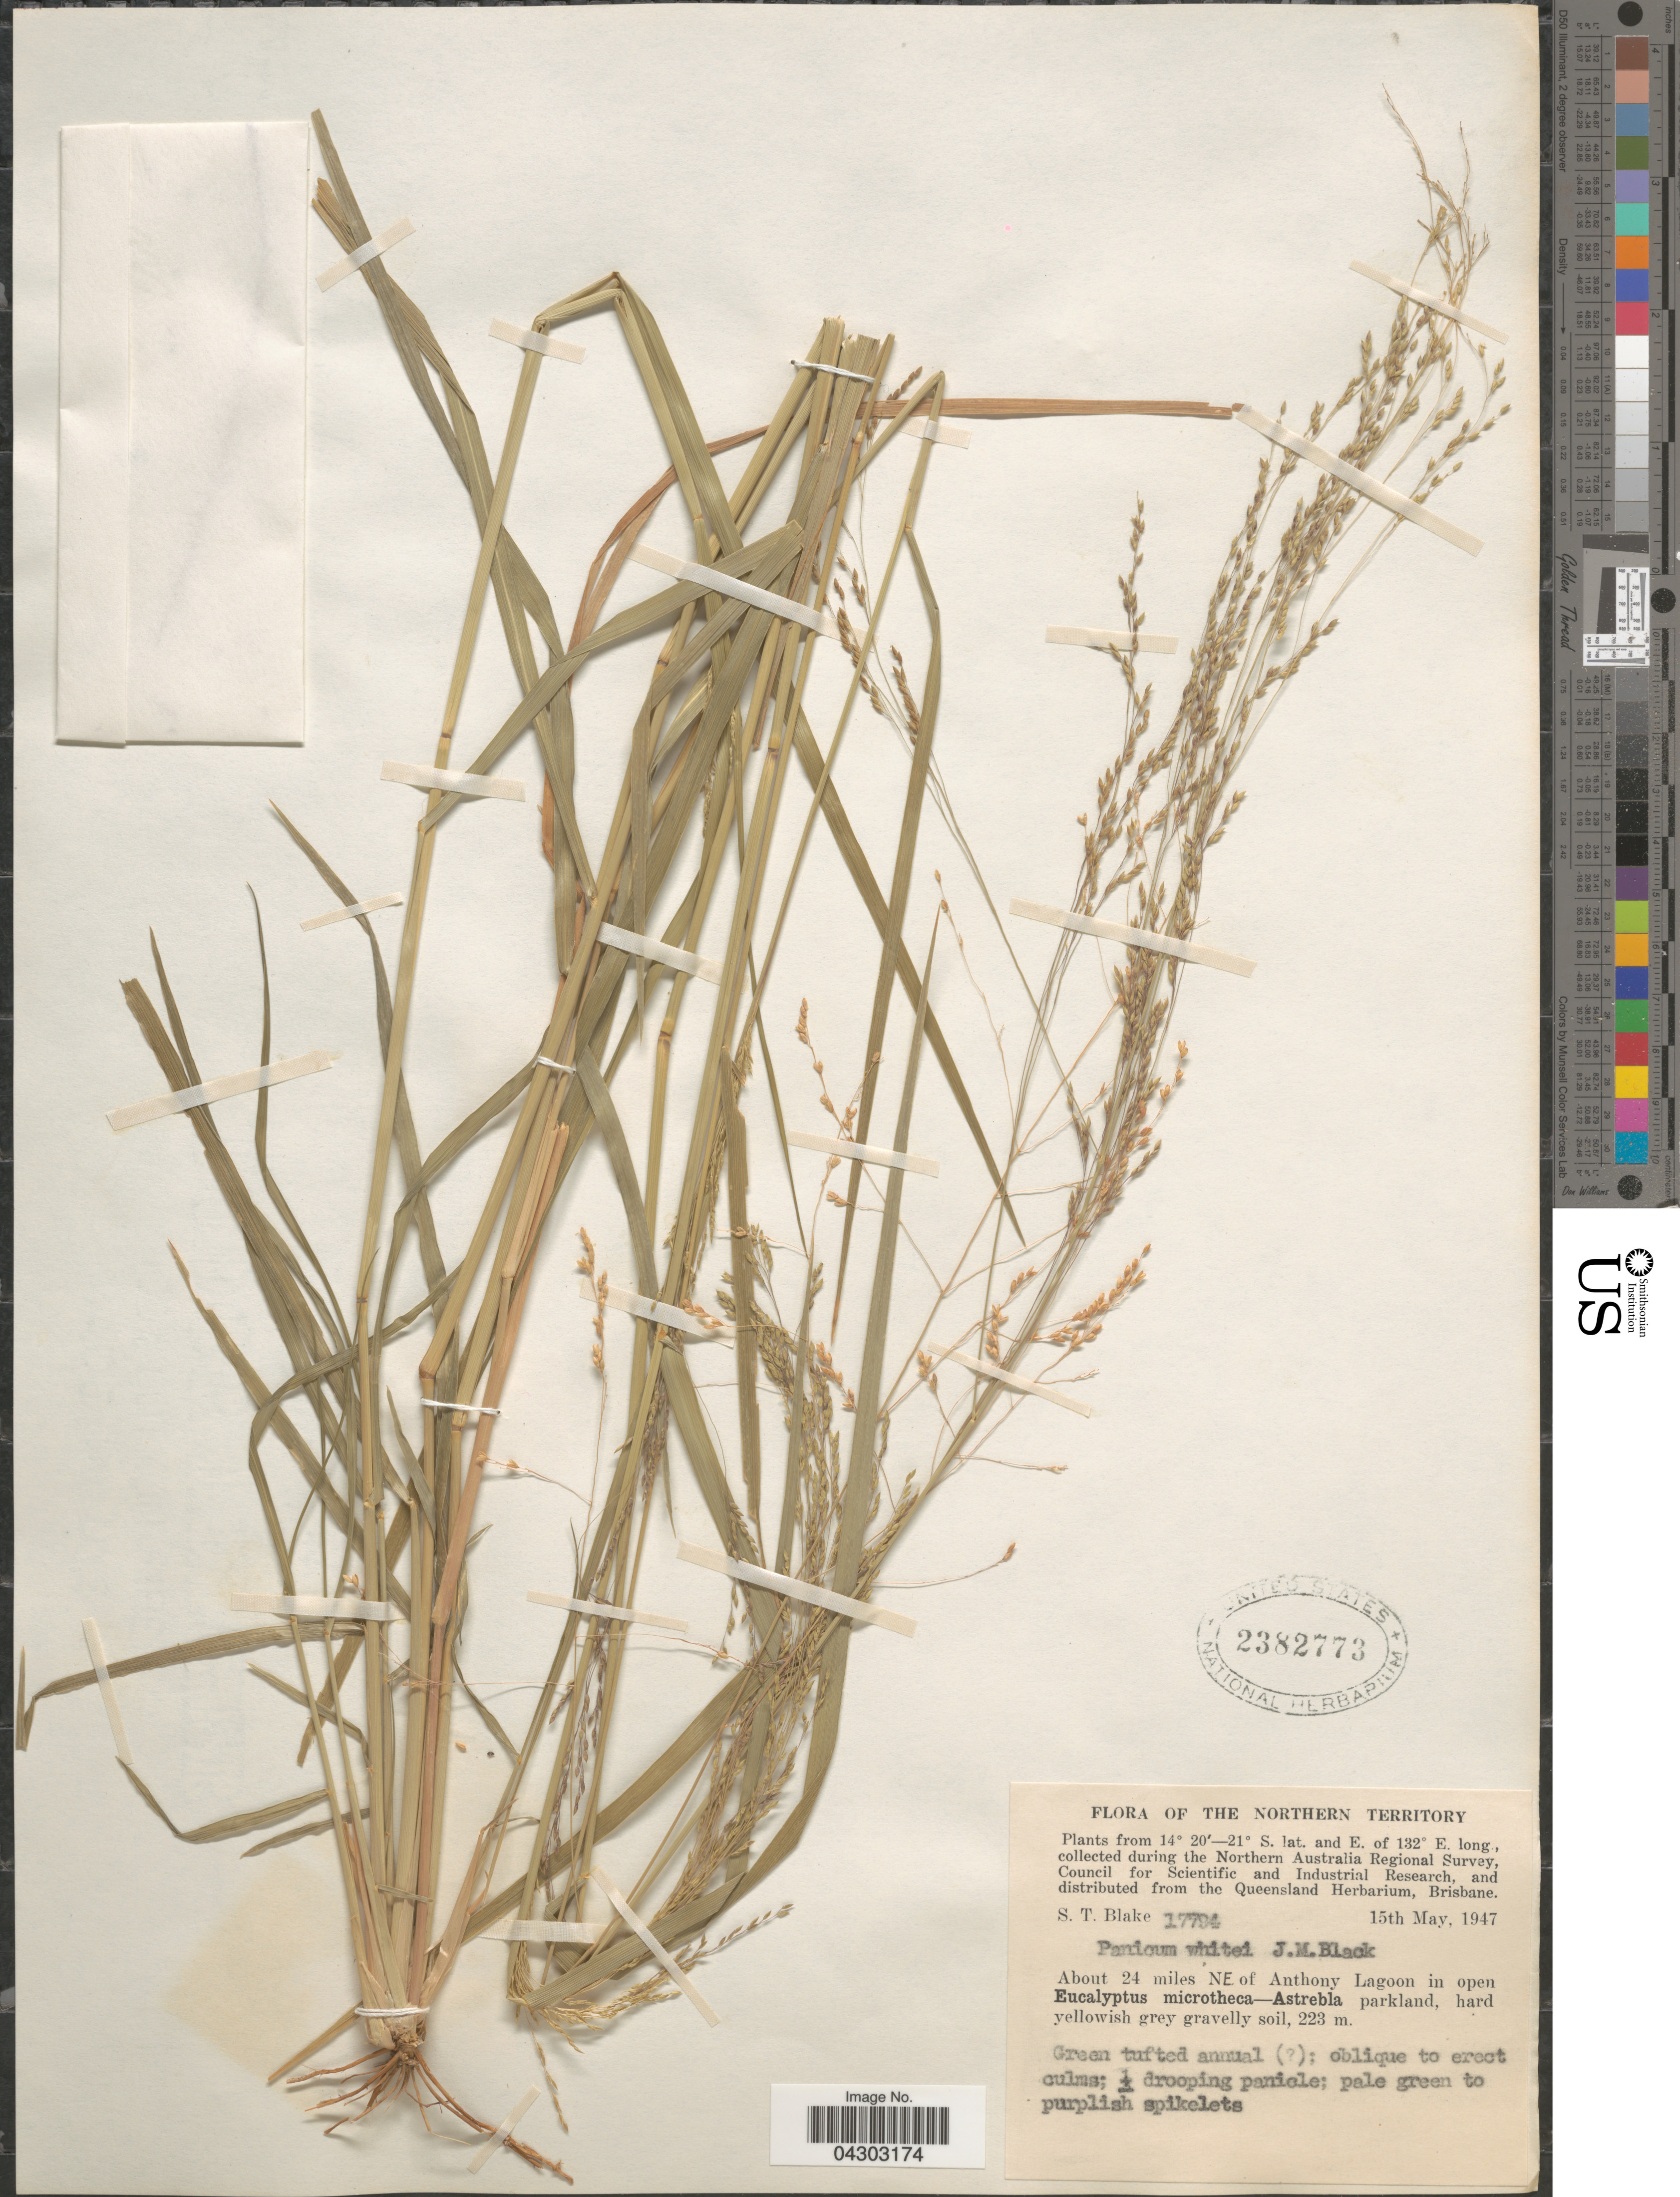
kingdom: Plantae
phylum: Tracheophyta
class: Liliopsida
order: Poales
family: Poaceae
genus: Panicum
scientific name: Panicum laevinode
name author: Lindl.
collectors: S. T. Blake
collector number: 17794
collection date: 1947-05-15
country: Australia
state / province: Northern Territory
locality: The Northern Australia Regional Survey, Council for Scientific and Industrial Research. About 24 miles NE of Anthony Lagoon.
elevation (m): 223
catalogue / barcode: US 2382773